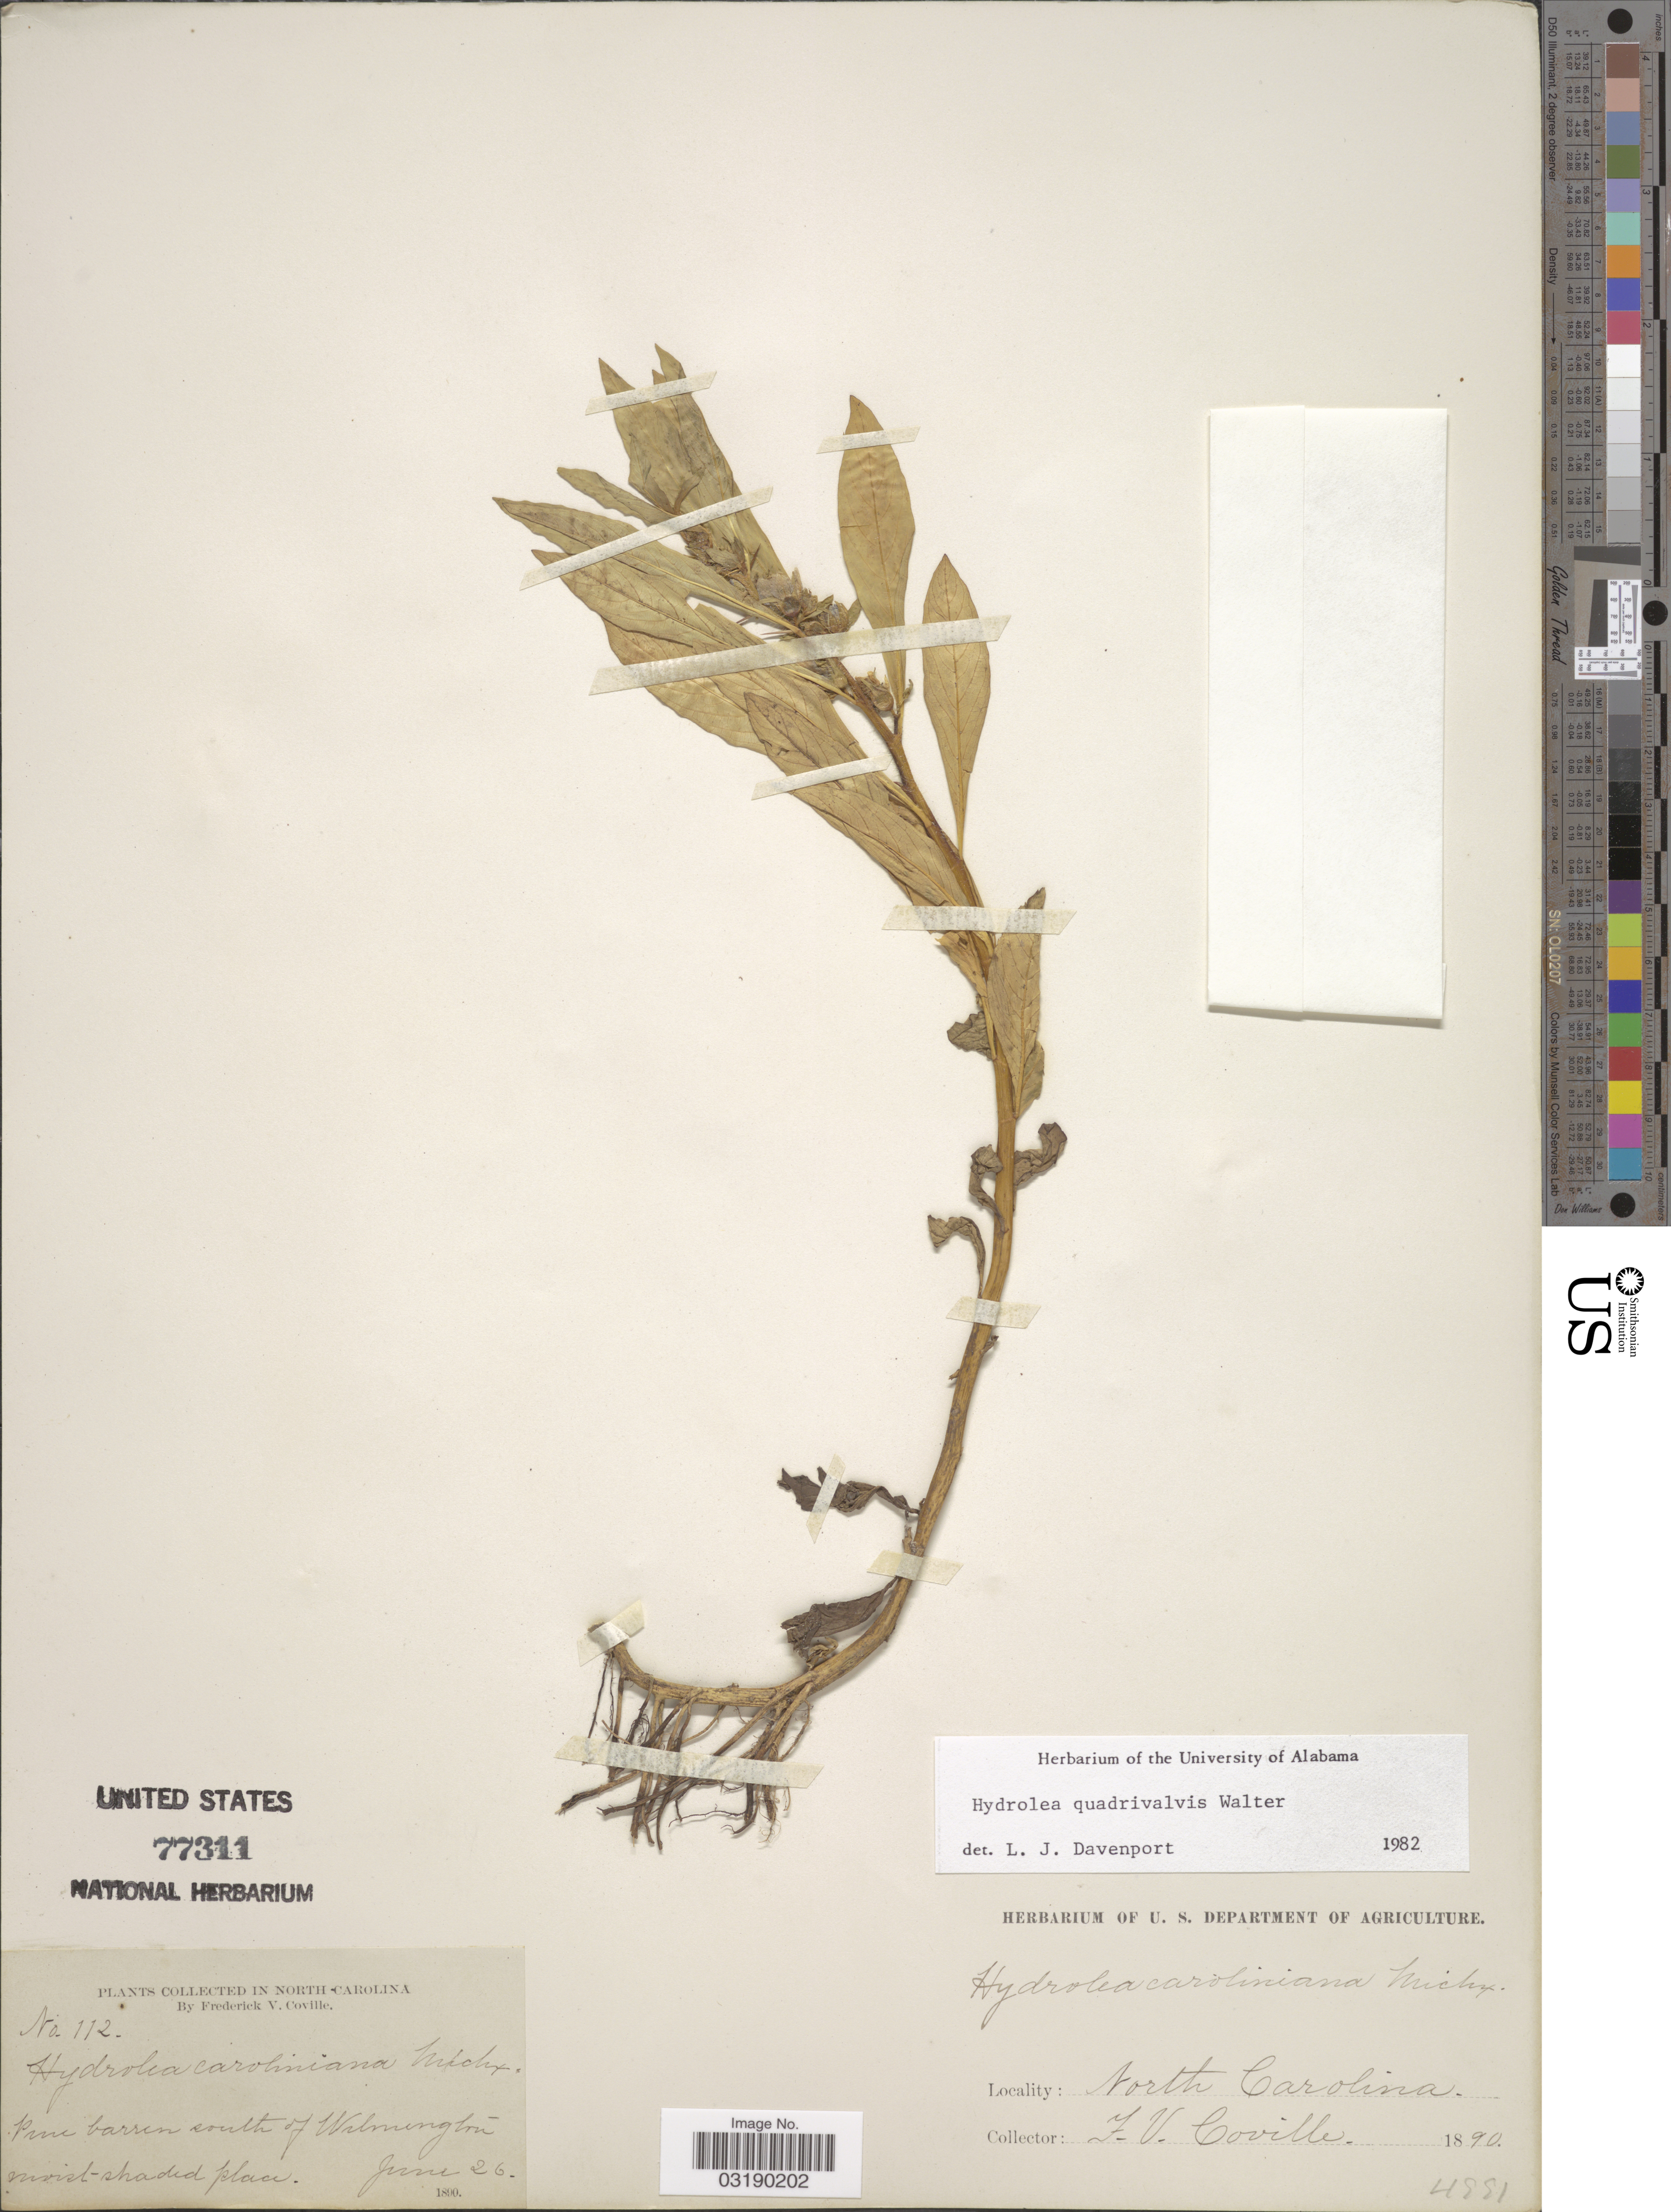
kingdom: Plantae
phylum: Tracheophyta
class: Magnoliopsida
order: Solanales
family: Hydroleaceae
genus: Hydrolea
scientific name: Hydrolea quadrivalvis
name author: Walter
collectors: F. V. Coville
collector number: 112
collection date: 1890-06-26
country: United States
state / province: North Carolina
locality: Pine barren south of Wilmington.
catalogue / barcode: US 77311